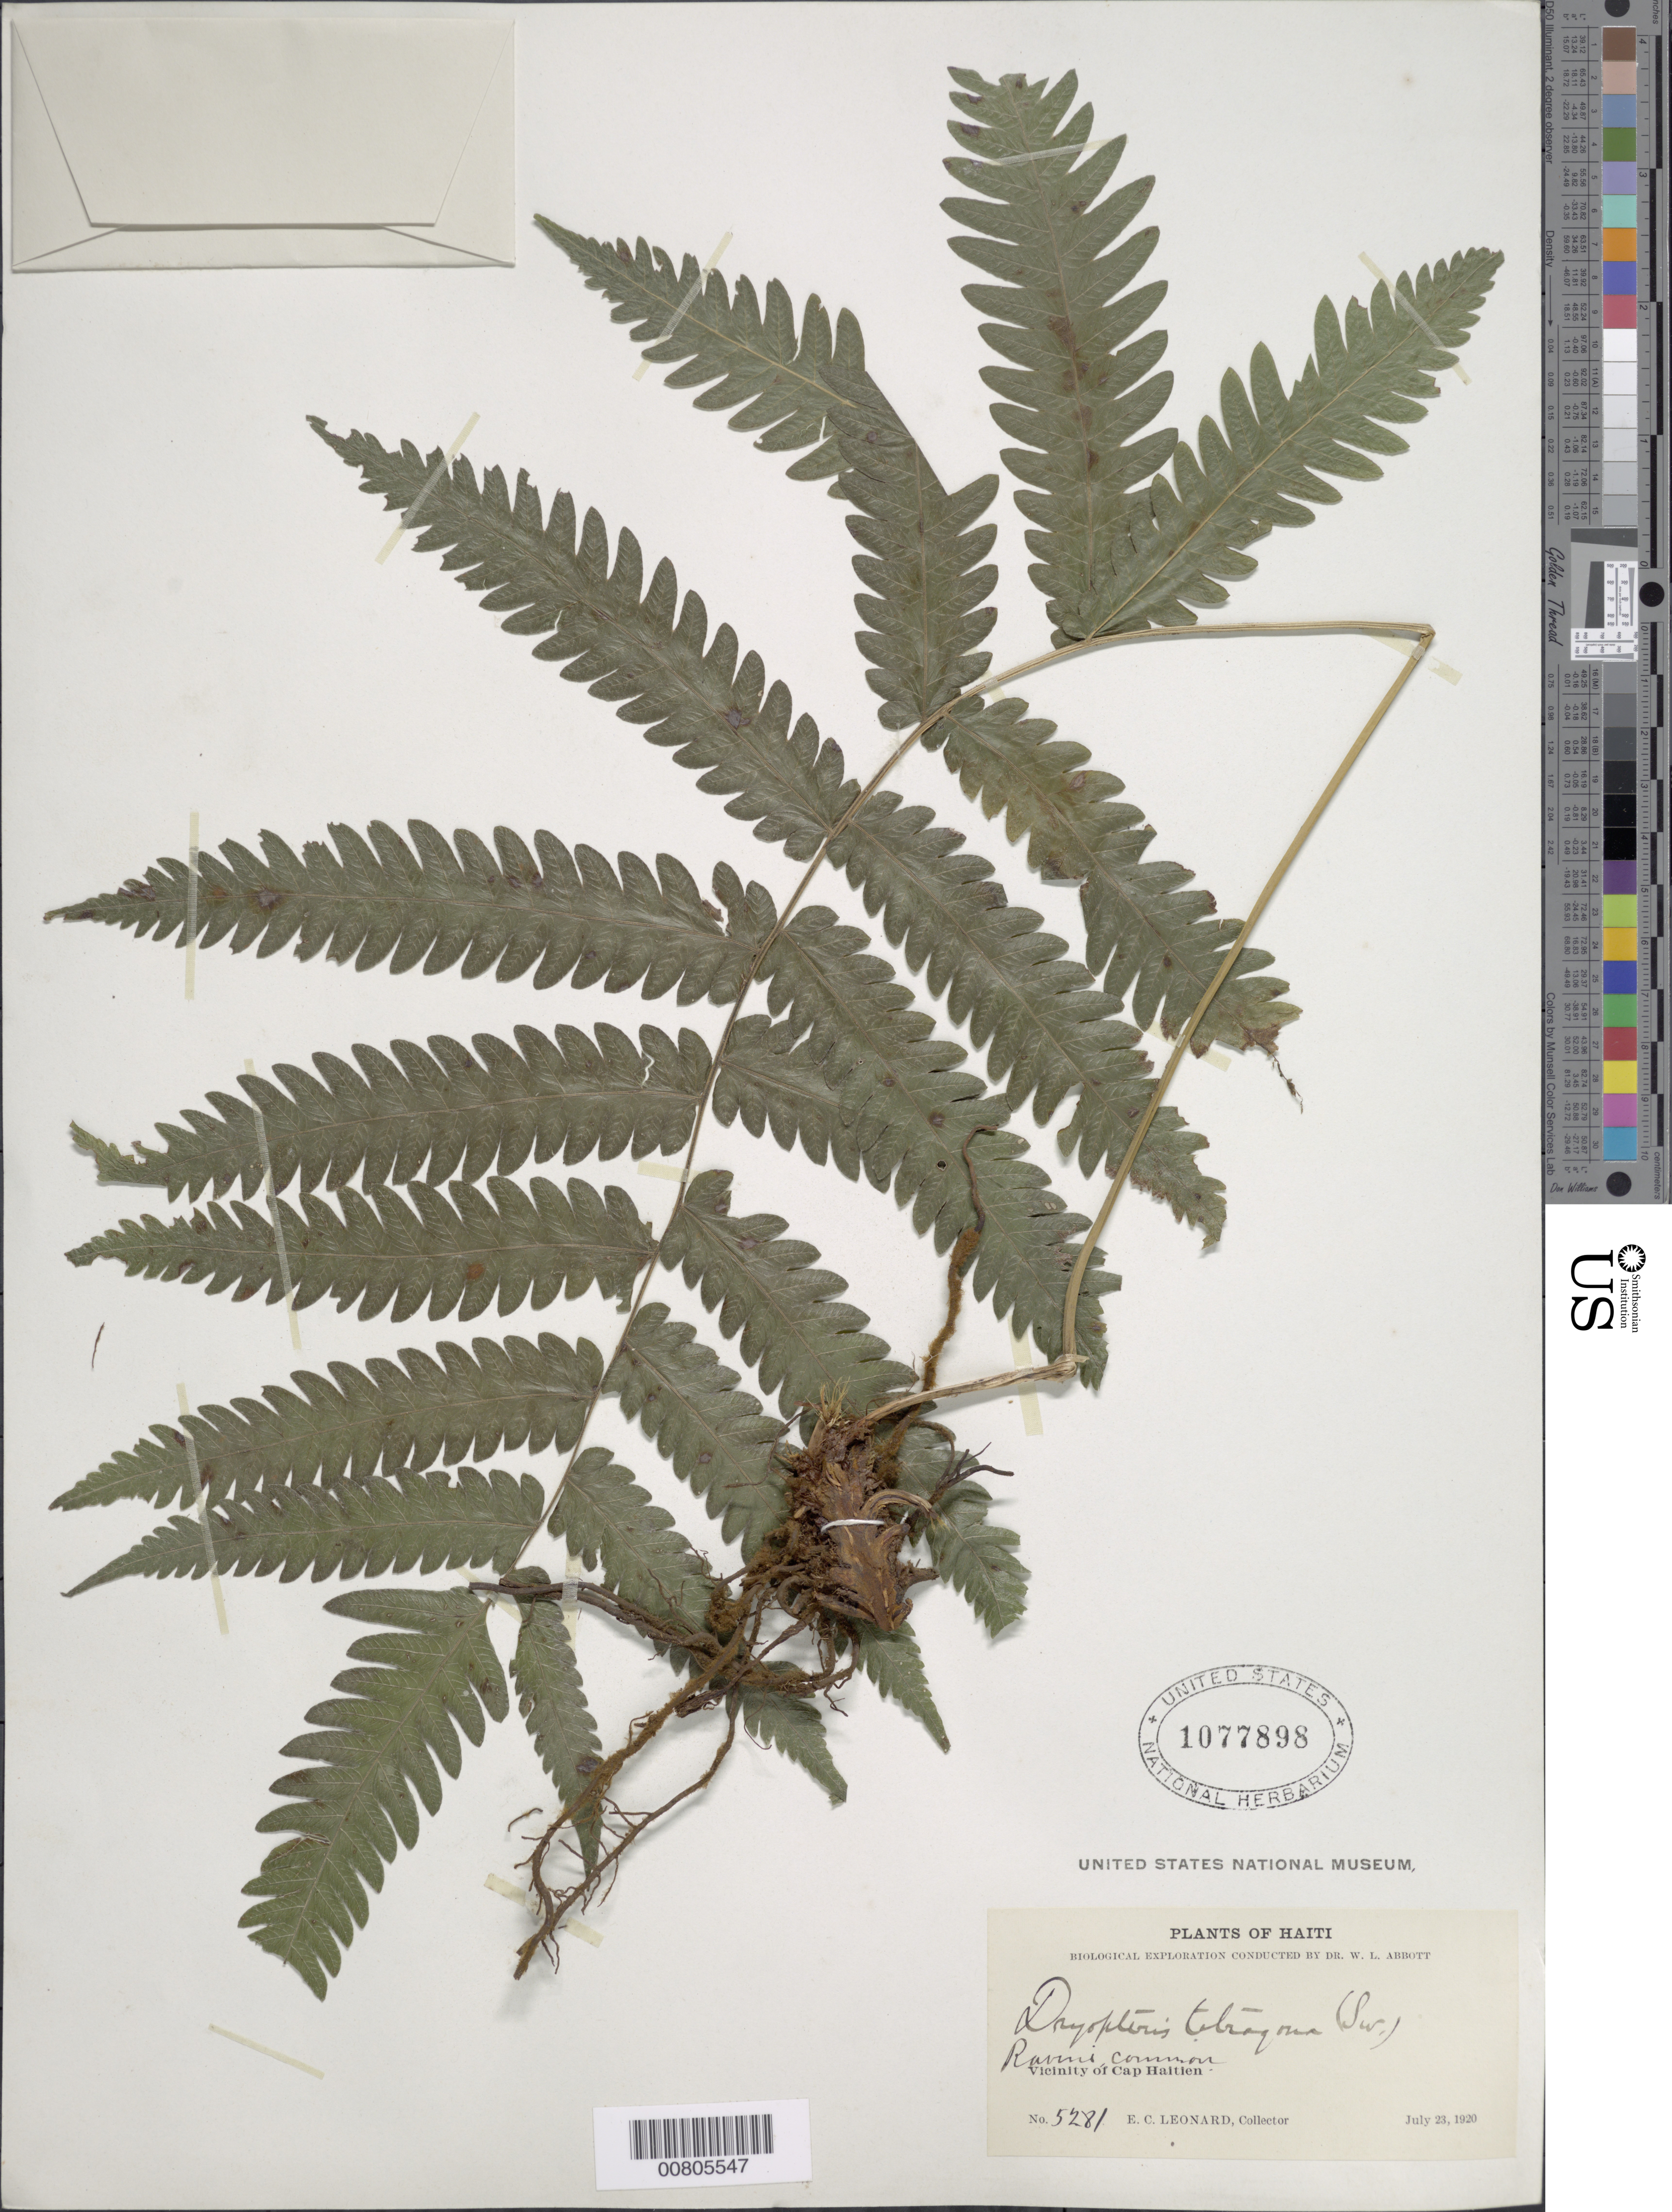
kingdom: Plantae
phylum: Tracheophyta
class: Polypodiopsida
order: Polypodiales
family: Thelypteridaceae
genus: Goniopteris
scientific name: Goniopteris subtetragona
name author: (Link) Vareschi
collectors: E. C. Leonard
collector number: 5281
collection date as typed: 23 Jun 1920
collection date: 1920-06-23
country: Haiti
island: Hispaniola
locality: Cap Haitien vicinity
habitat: Ravine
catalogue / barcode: US 1077898